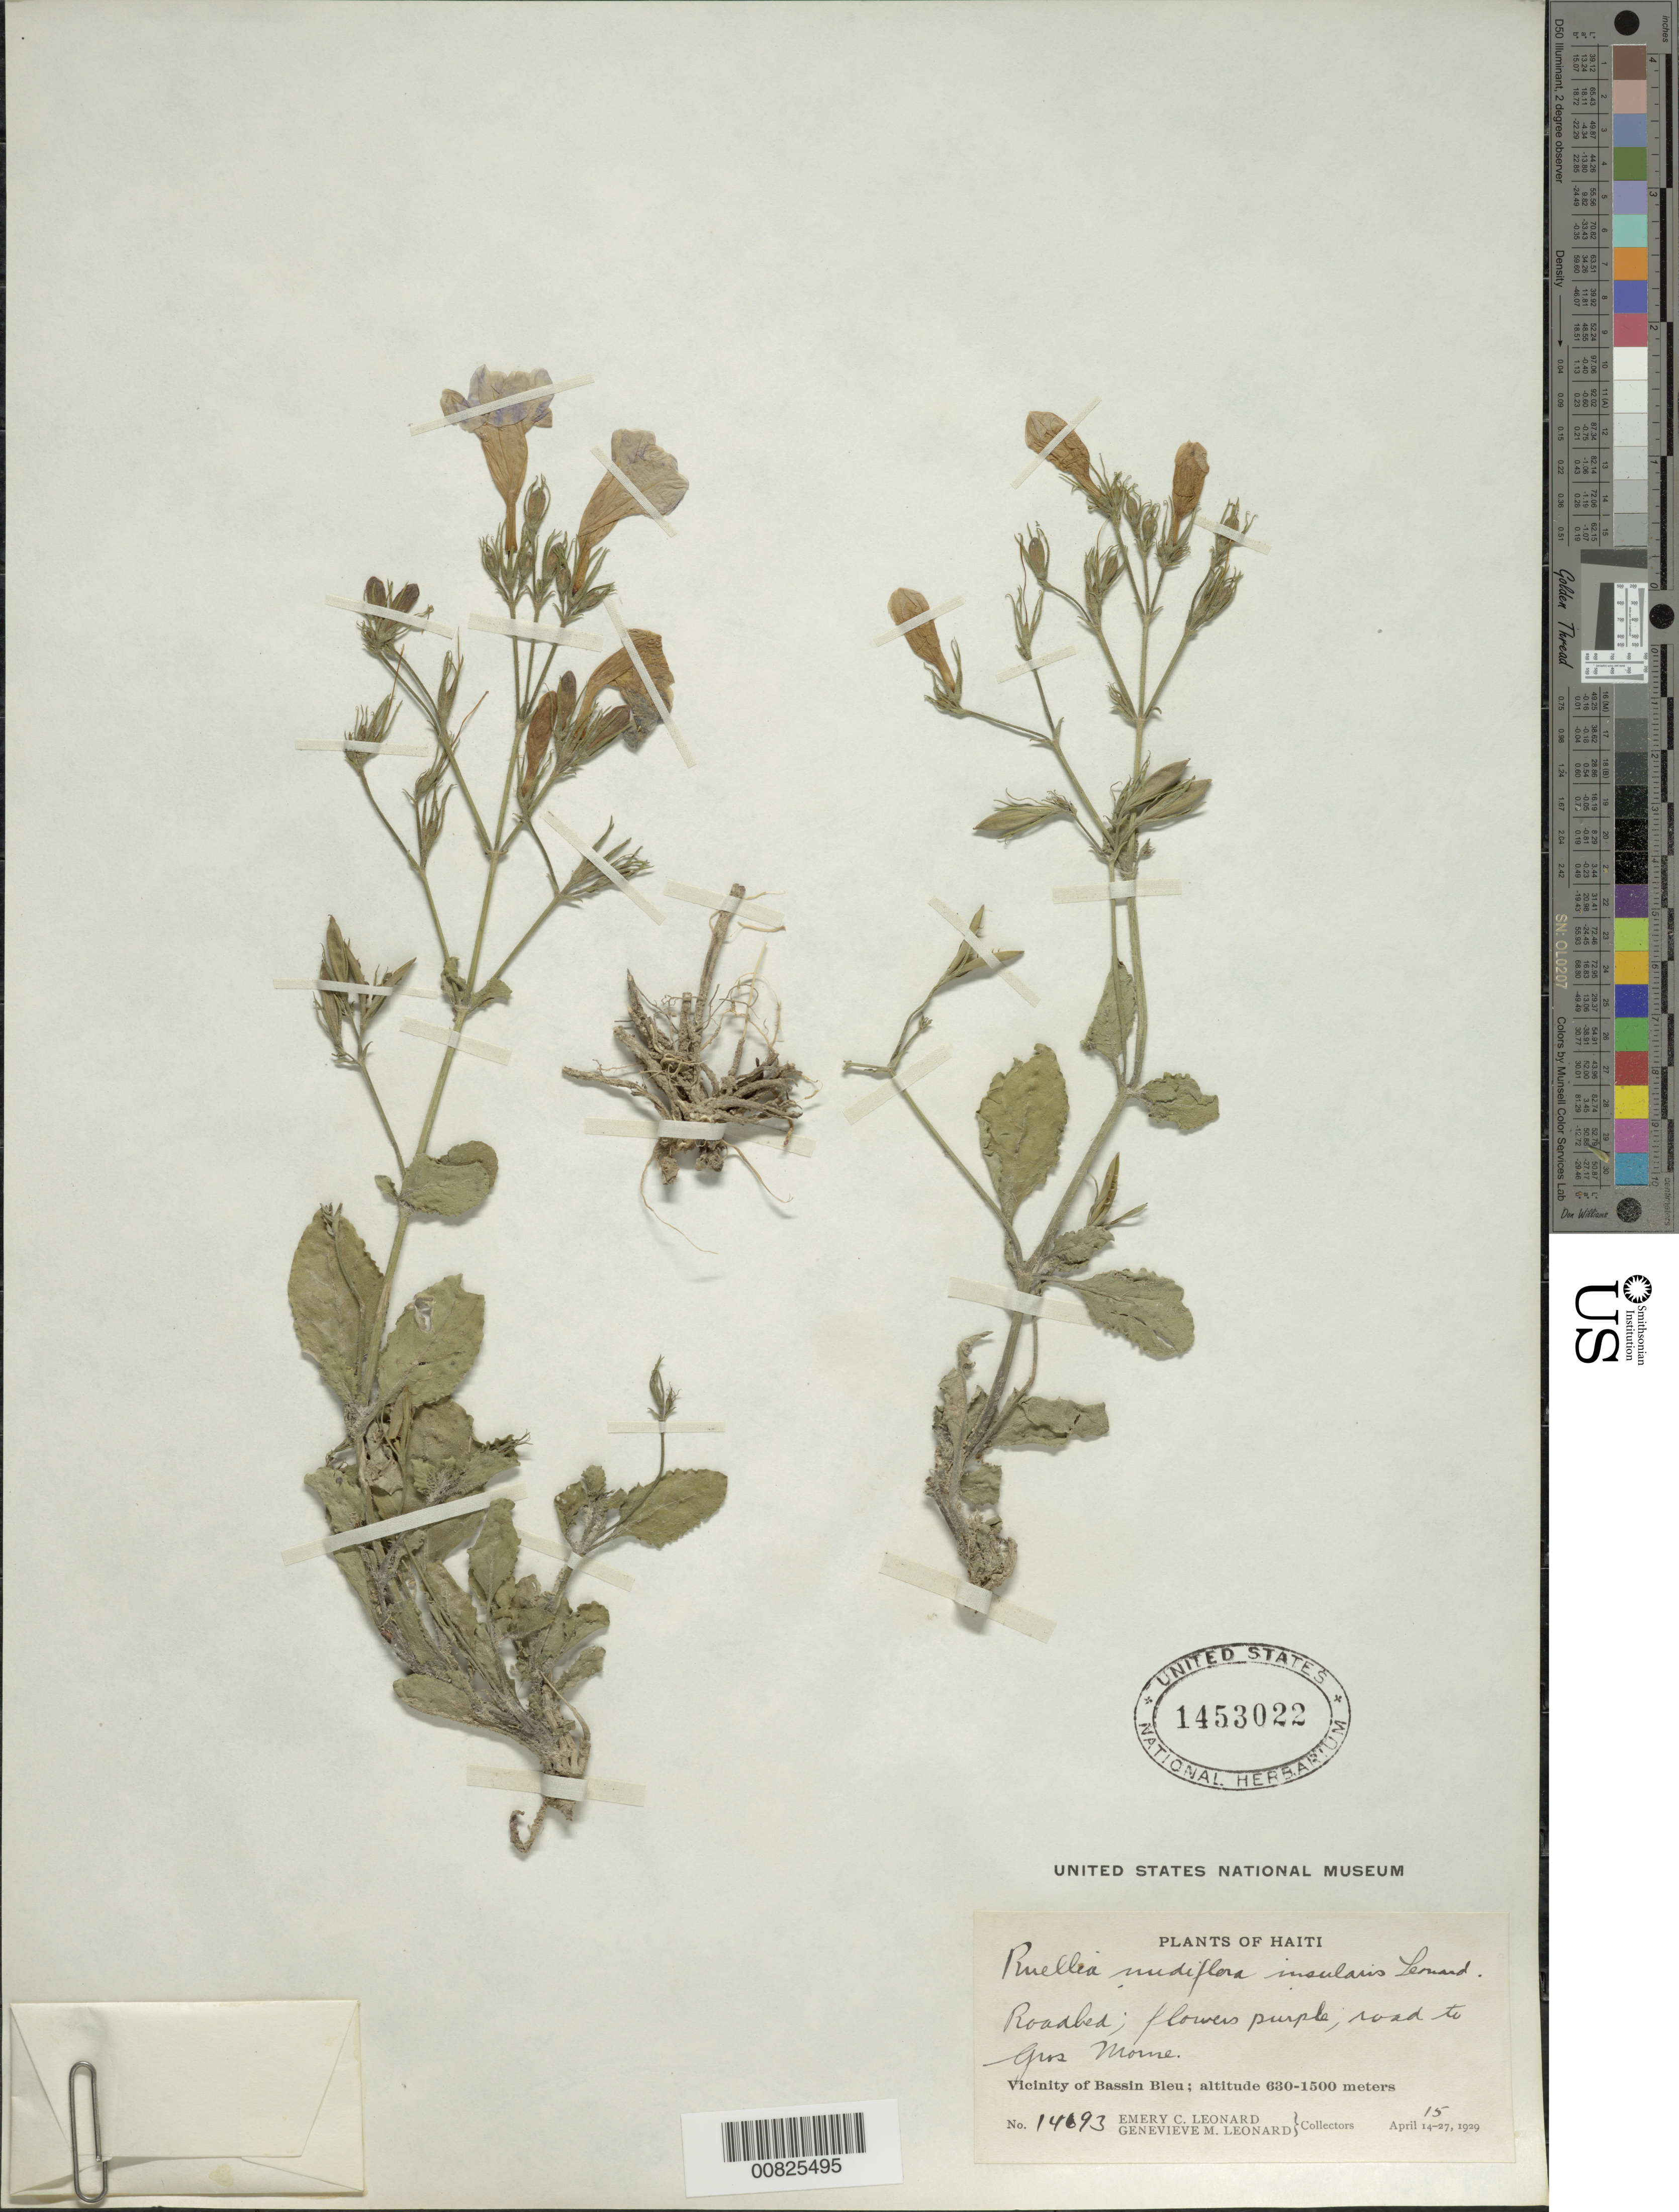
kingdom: Plantae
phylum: Tracheophyta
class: Magnoliopsida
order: Lamiales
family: Acanthaceae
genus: Ruellia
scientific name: Ruellia nudiflora var. insularis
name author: Leonard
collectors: E. C. Leonard & G. M. Leonard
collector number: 14693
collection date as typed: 15 Apr 1929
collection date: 1929-04-15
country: Haiti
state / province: Nord-Ouest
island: Hispaniola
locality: Vicinity of Bassin Bleu, road to Gros Morne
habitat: Roadbed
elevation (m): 630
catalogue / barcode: US 1453022